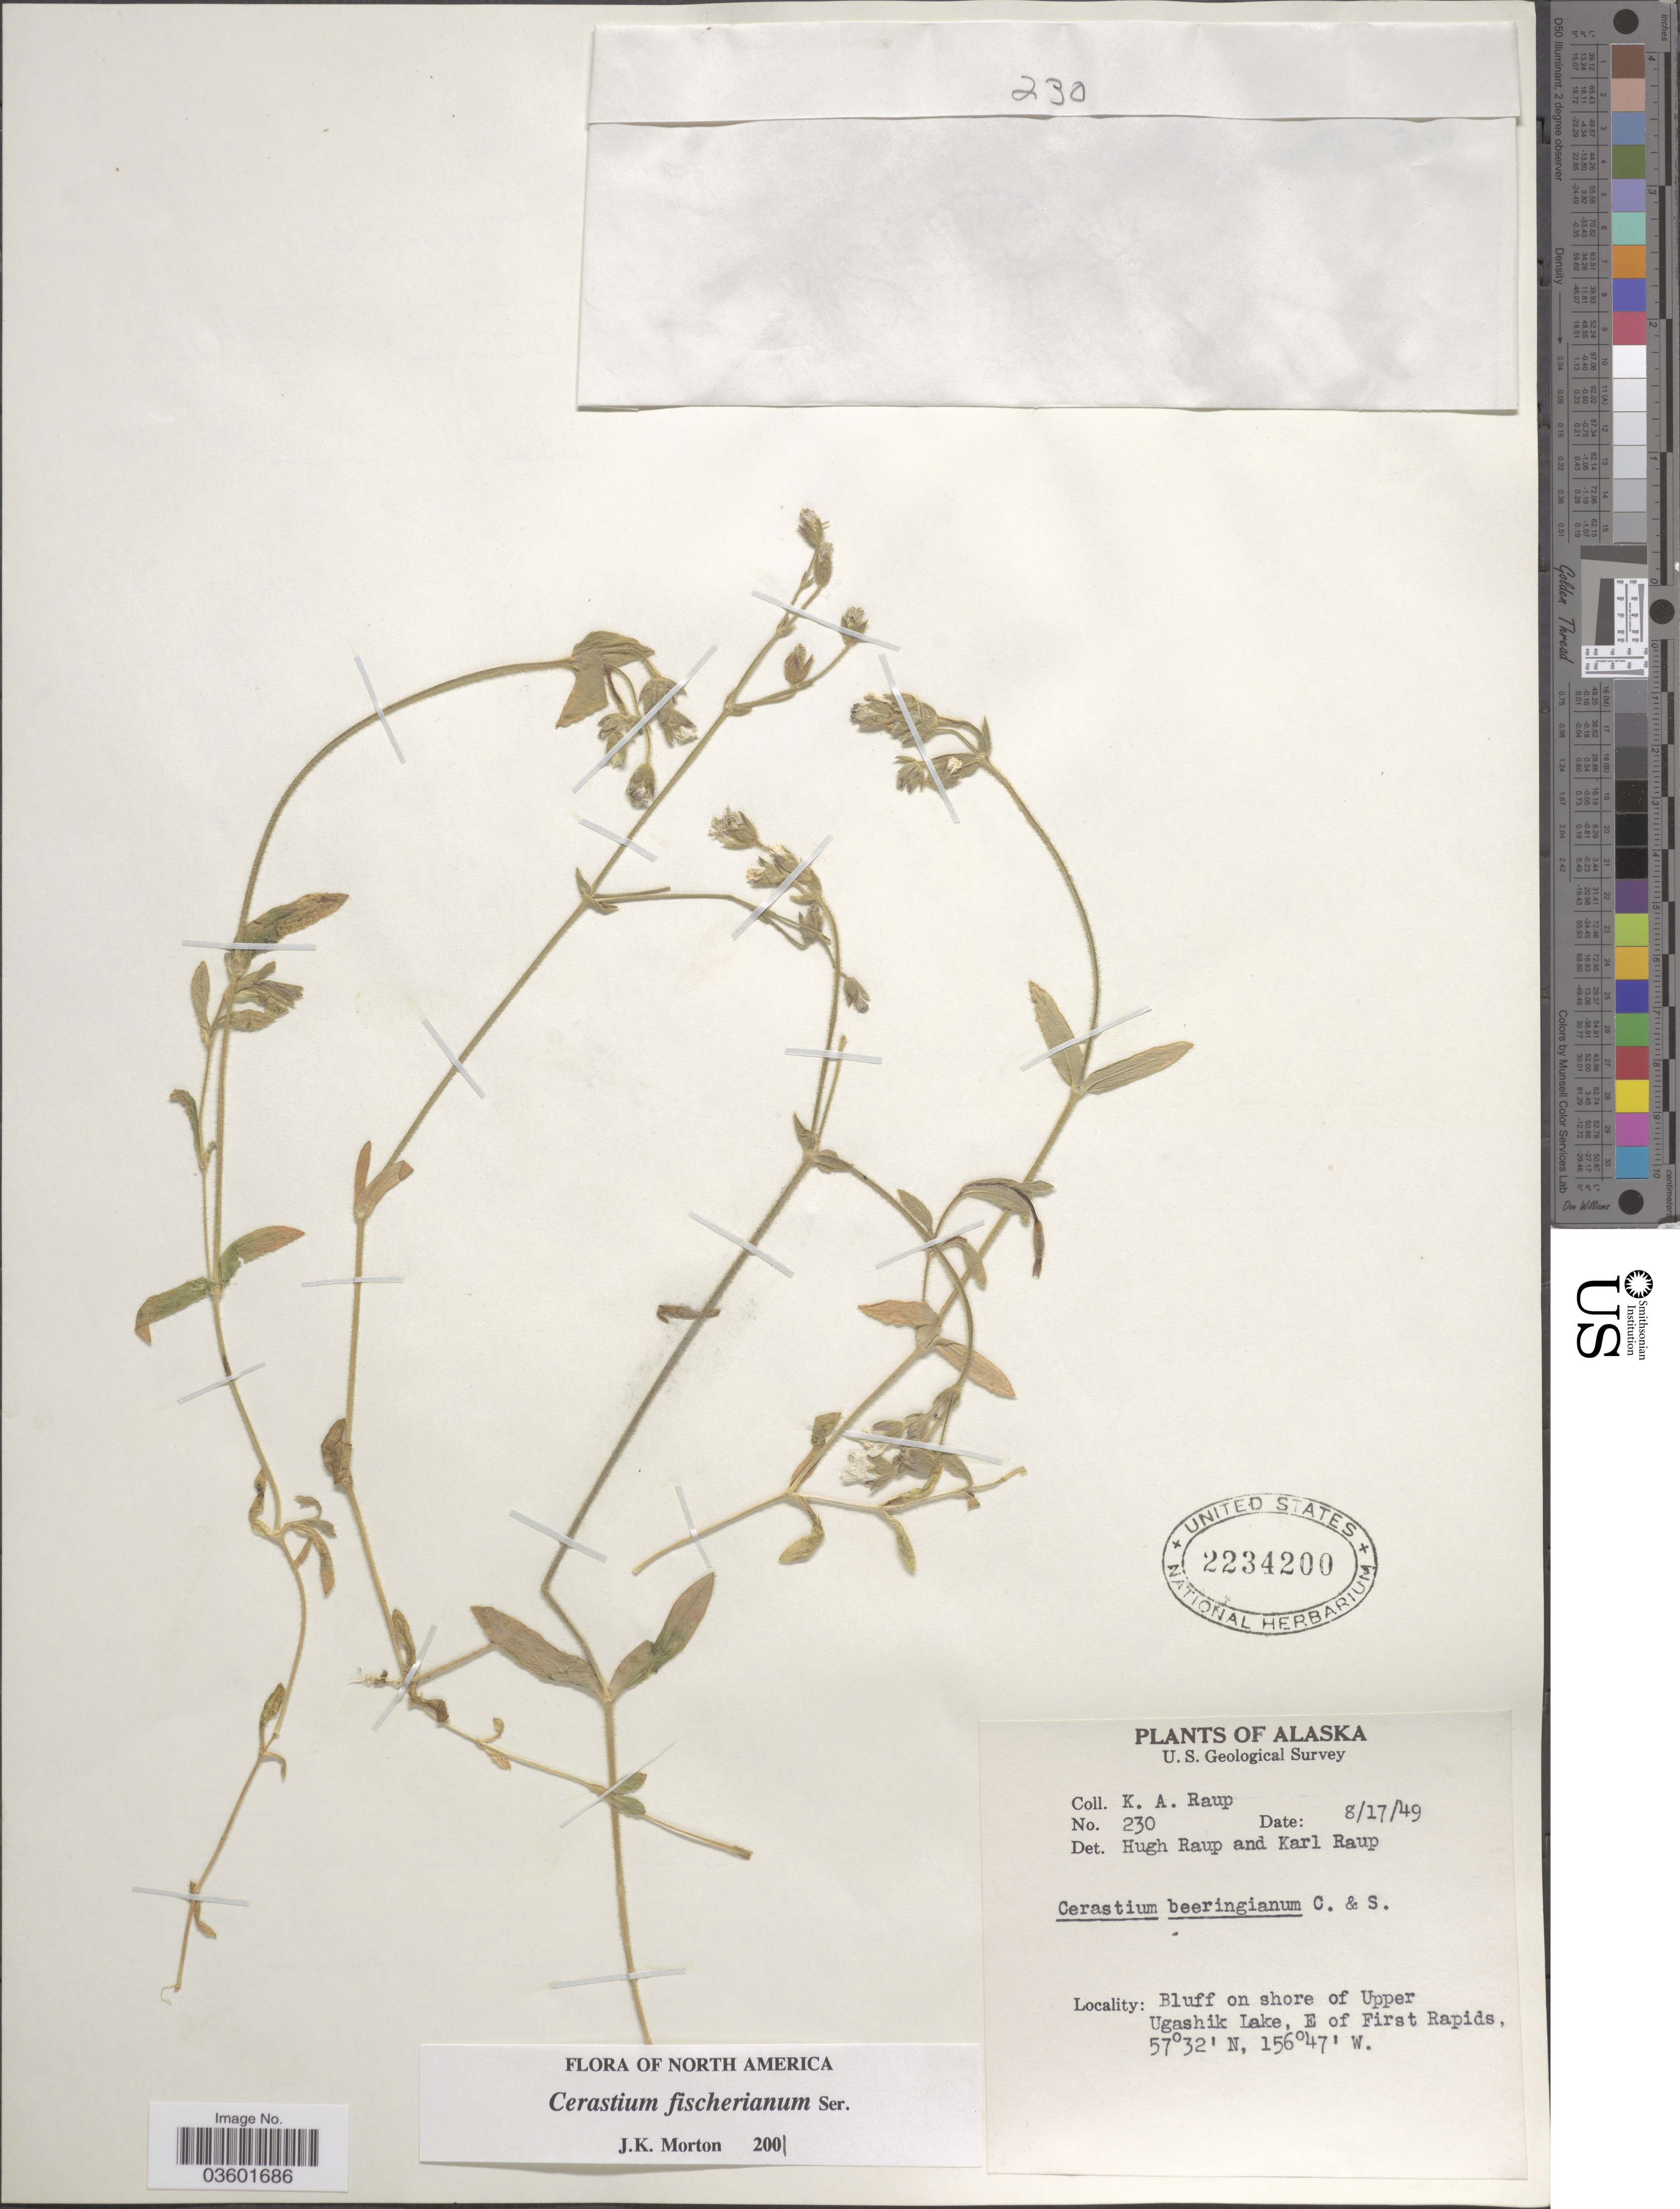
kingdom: Plantae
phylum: Tracheophyta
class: Magnoliopsida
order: Caryophyllales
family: Caryophyllaceae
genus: Cerastium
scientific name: Cerastium fischerianum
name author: Ser.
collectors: K. Raup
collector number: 230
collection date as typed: Transcribed d/m/y: 17/8/49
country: United States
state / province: Alaska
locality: Of Upper Ugashik Lake, E of First Rapids.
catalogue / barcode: US 2234200